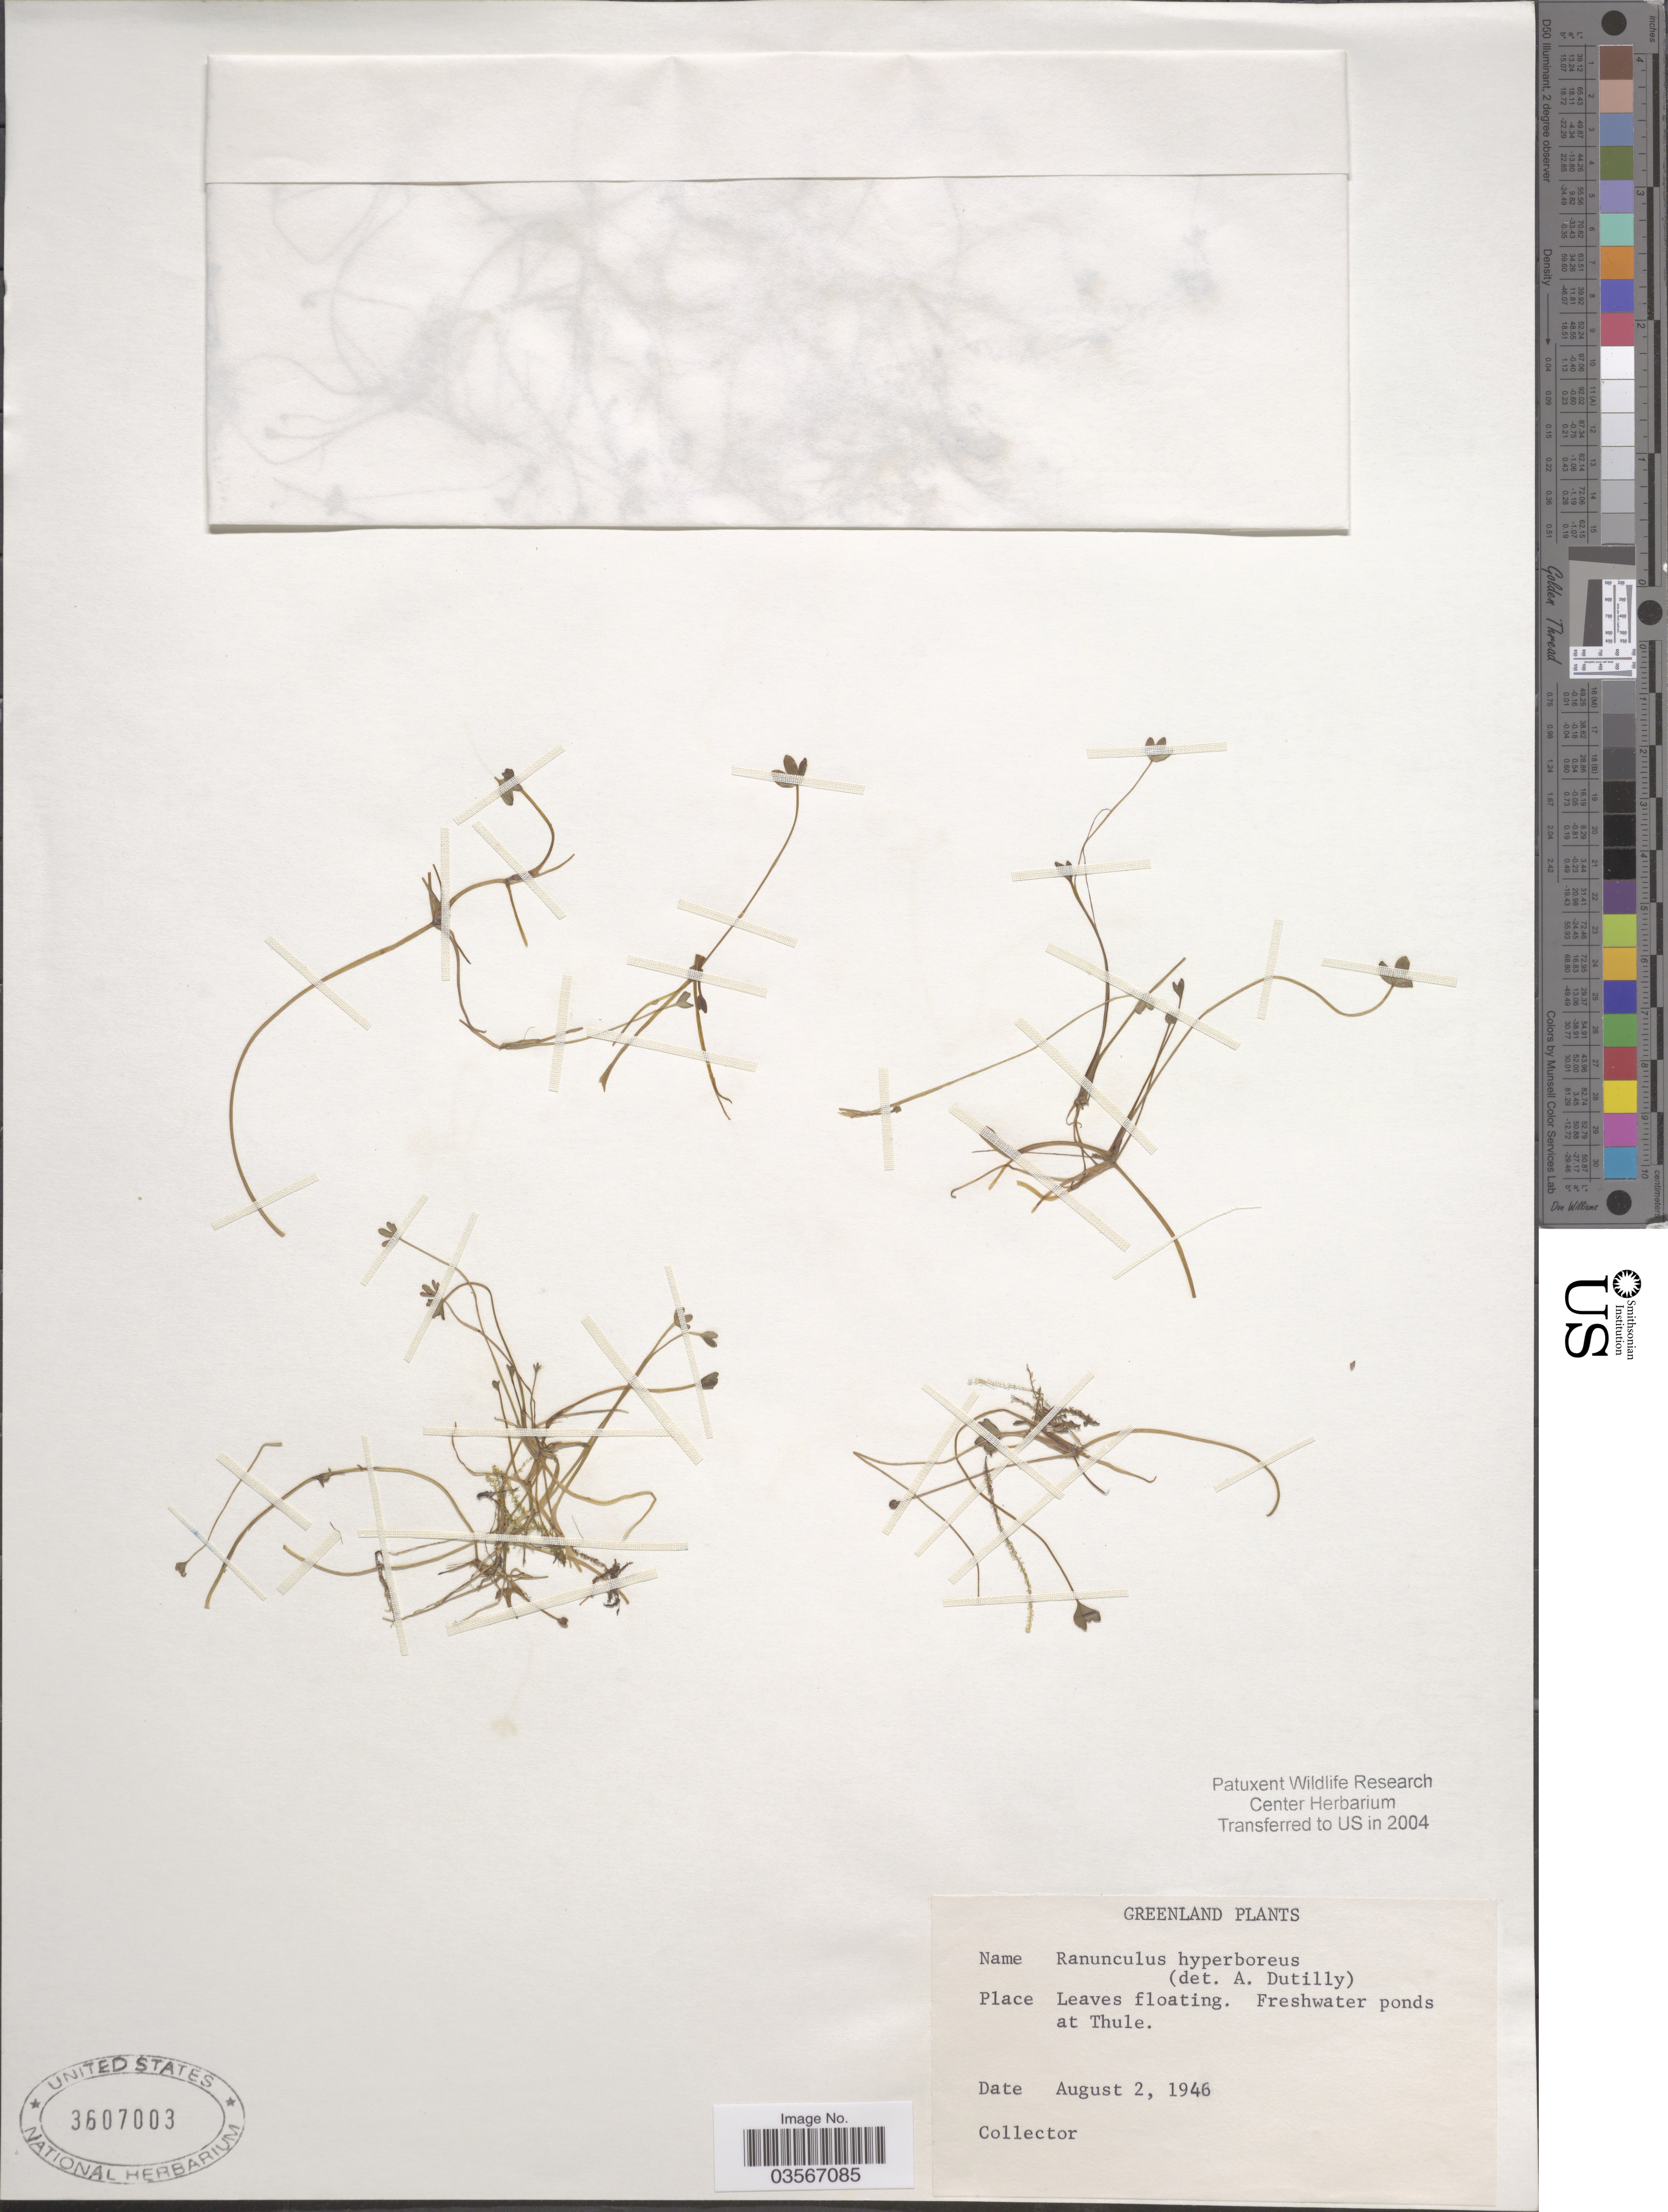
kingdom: Plantae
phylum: Tracheophyta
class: Magnoliopsida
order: Ranunculales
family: Ranunculaceae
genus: Ranunculus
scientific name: Ranunculus hyperboreus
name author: Rottb.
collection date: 1946-08-02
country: Greenland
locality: Freshwater ponds at Thule.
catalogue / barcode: US 3607003